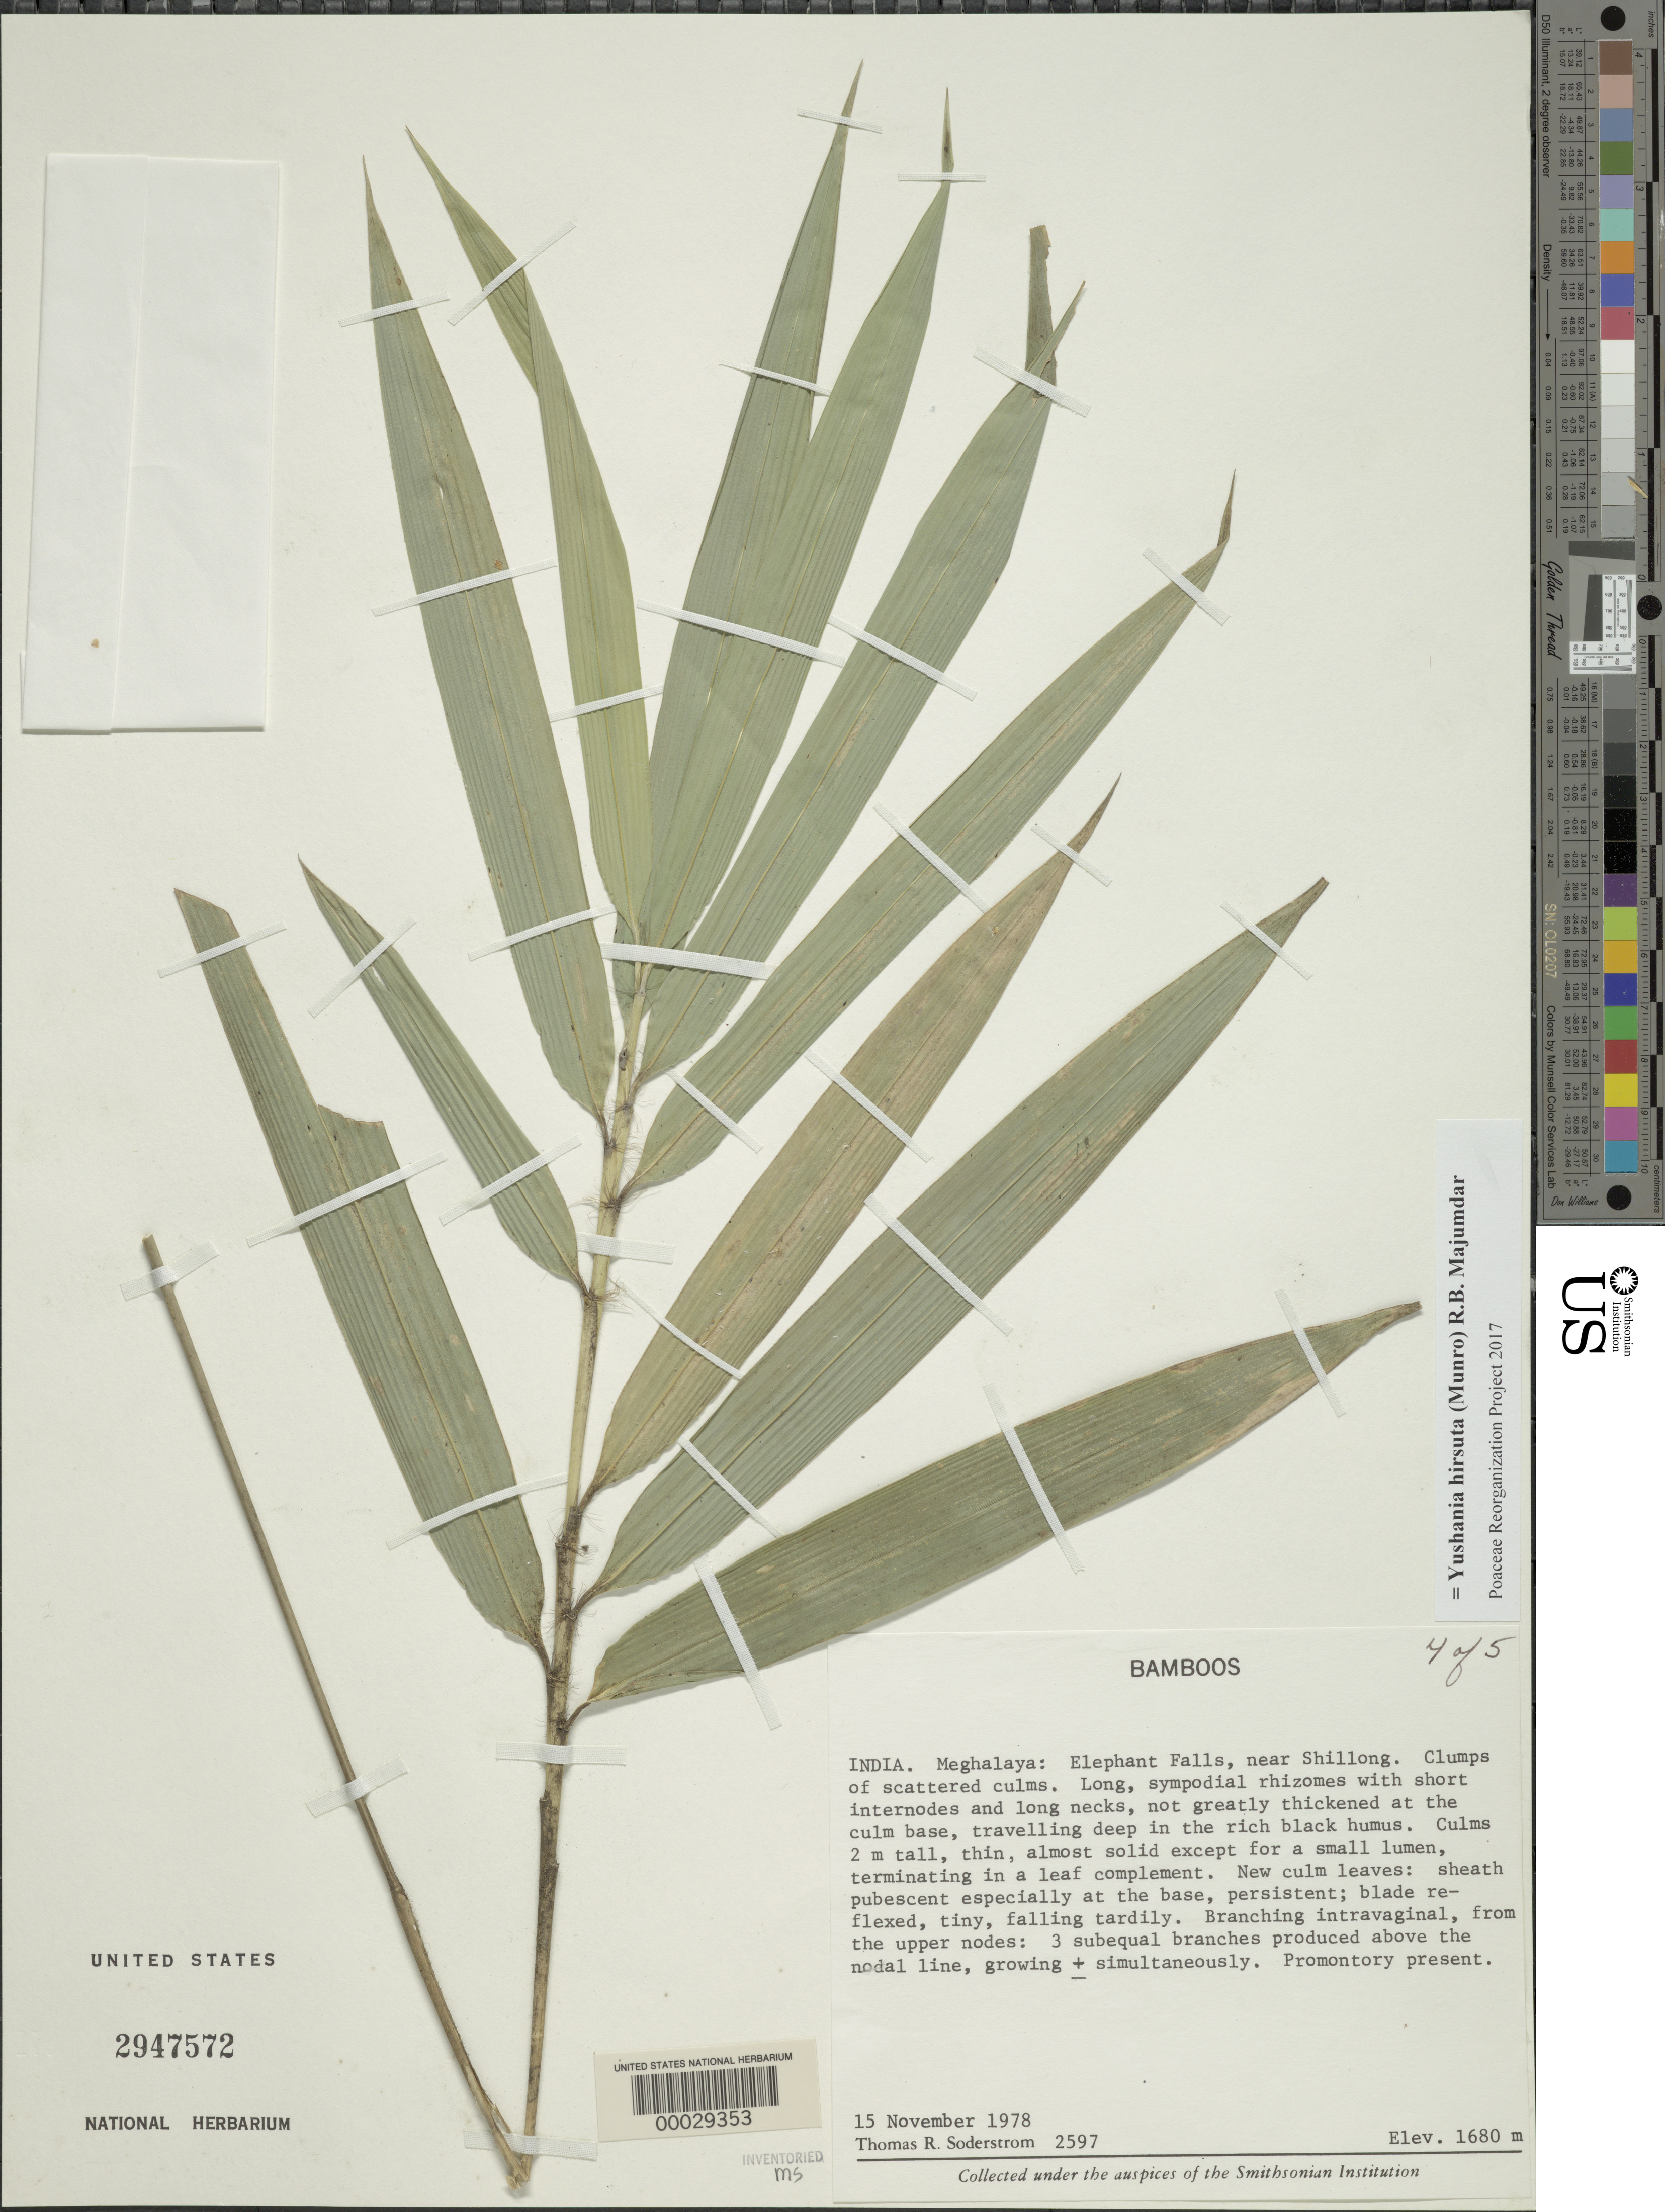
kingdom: Plantae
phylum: Tracheophyta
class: Liliopsida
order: Poales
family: Poaceae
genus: Yushania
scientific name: Yushania hirsuta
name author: (Munro) R.B. Majumdar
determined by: Poaceae Reorganization Project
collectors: T. R. Soderstrom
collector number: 2597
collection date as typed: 15 Nov 1978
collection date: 1978-11-15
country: India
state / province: Meghalaya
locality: Meghalaya, elephant falls, near shillong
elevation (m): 1680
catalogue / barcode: US 2947572